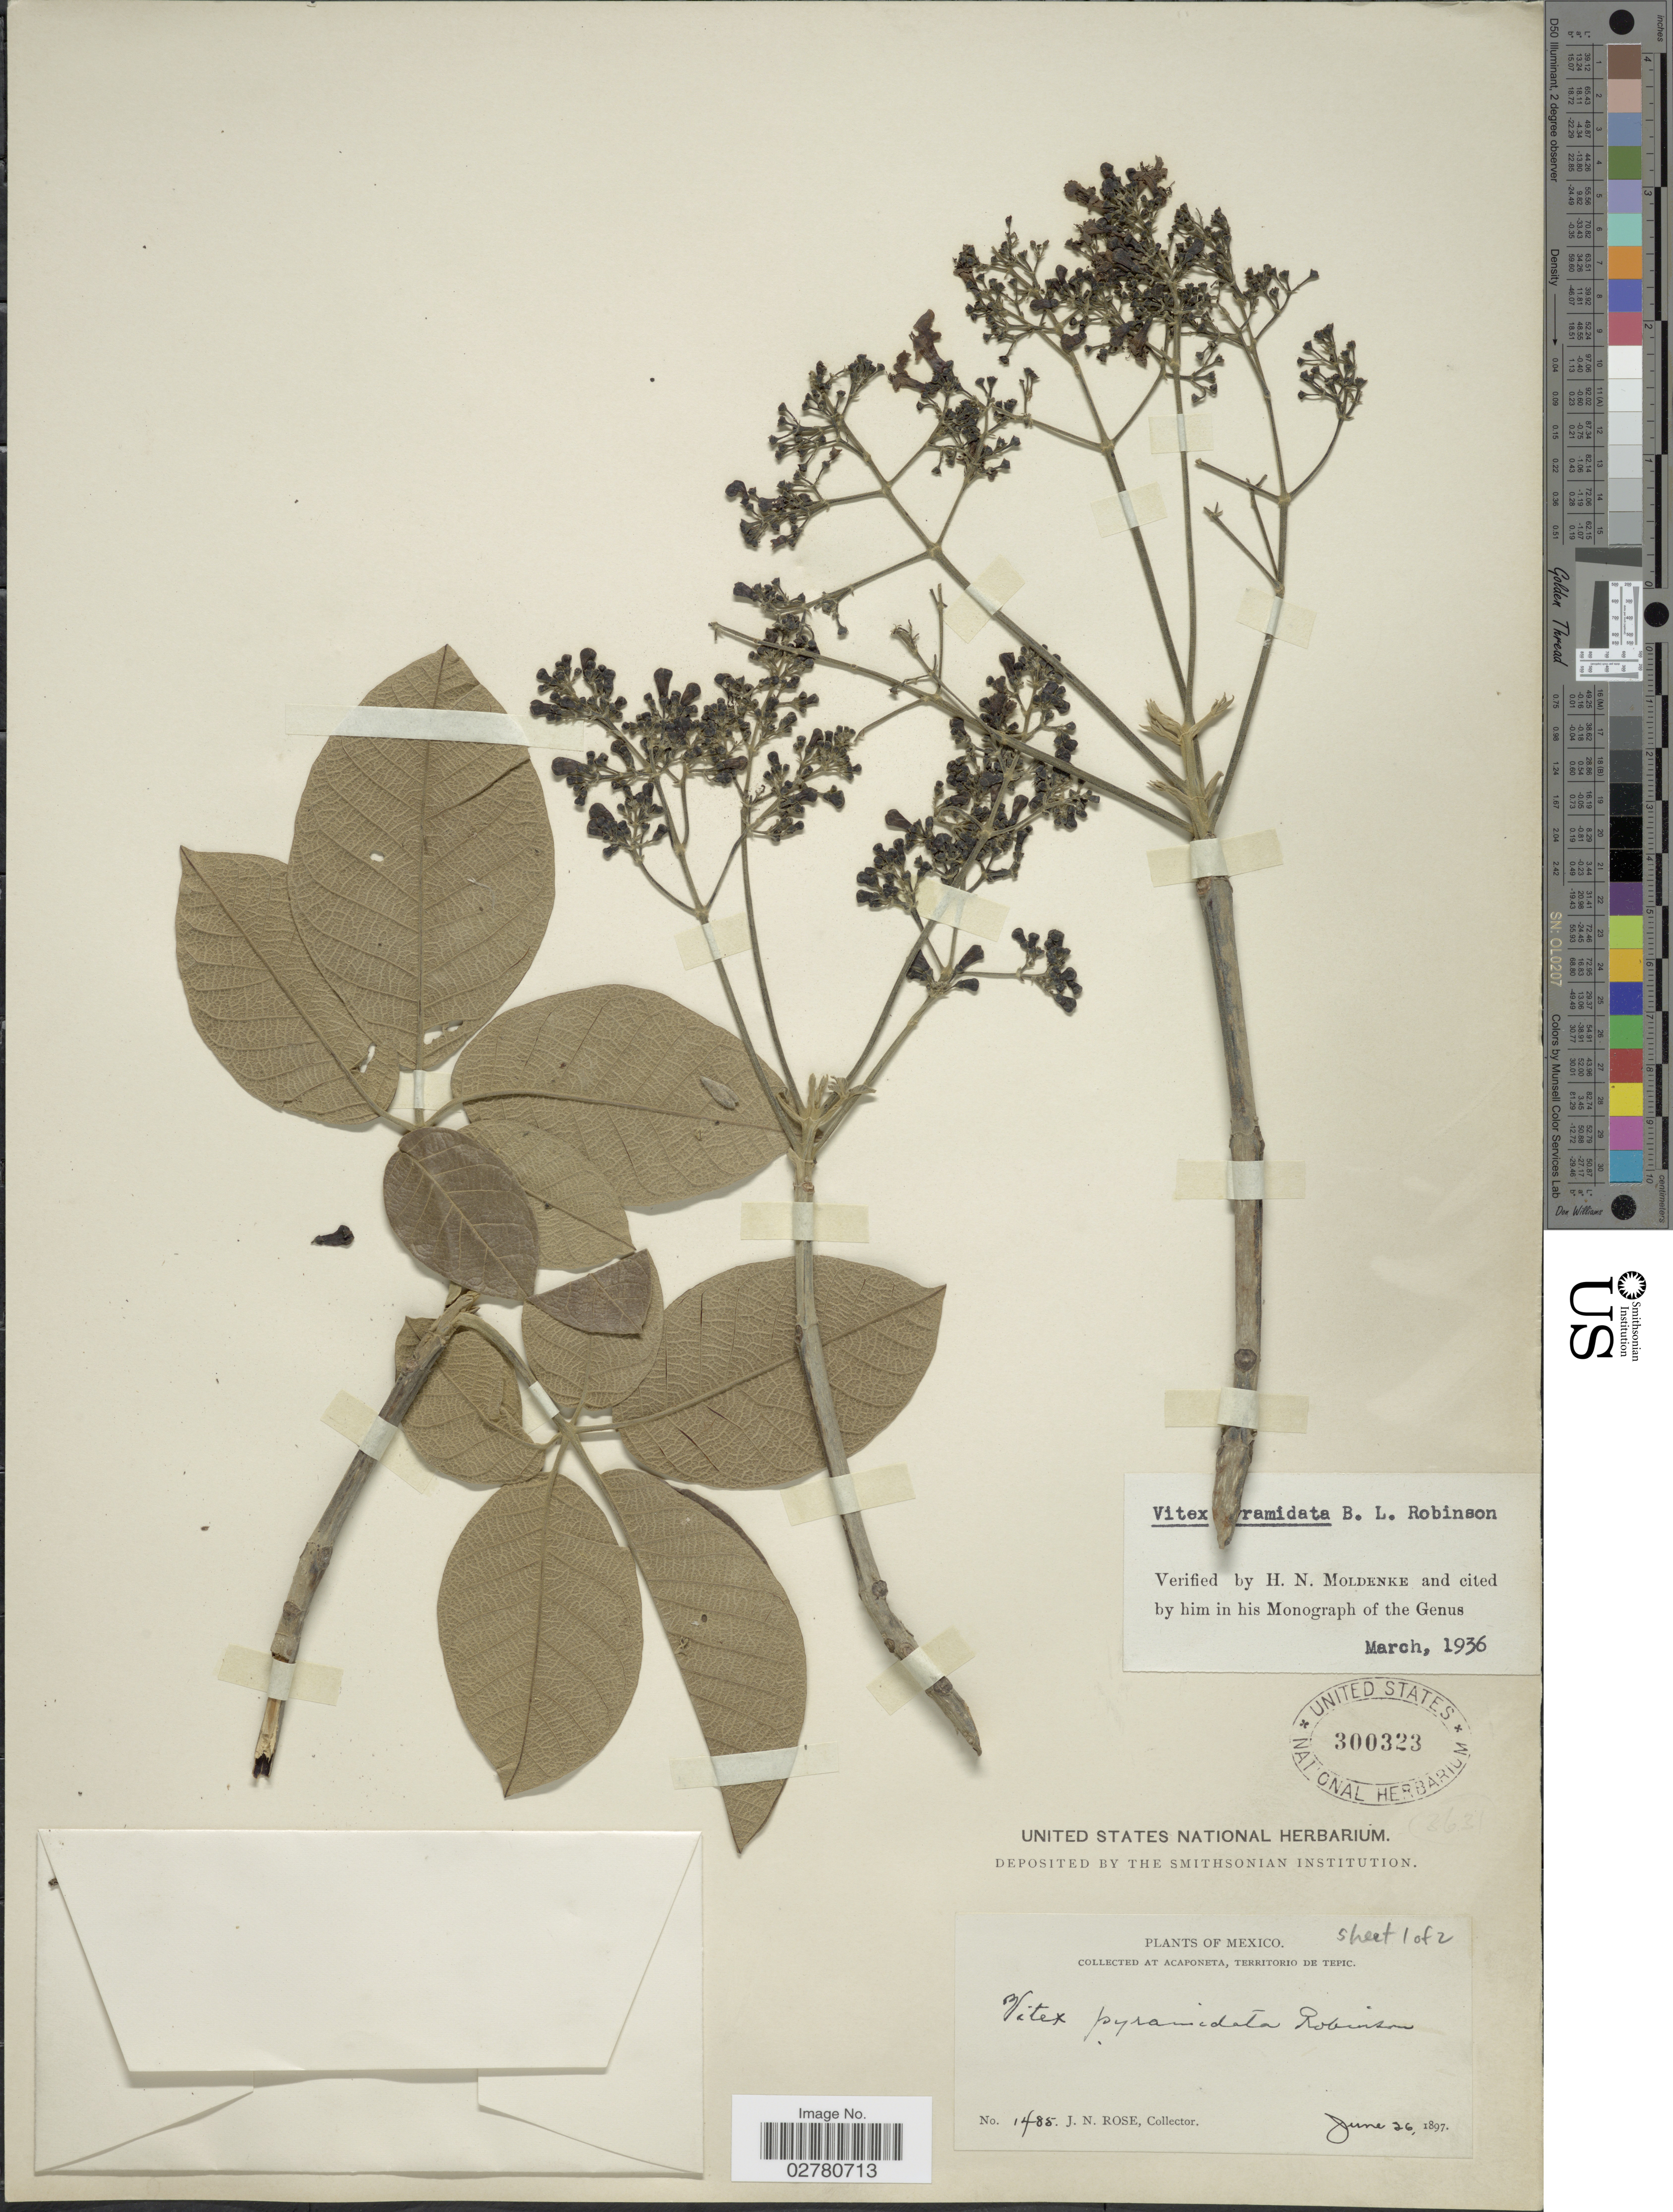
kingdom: Plantae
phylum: Tracheophyta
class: Magnoliopsida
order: Lamiales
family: Lamiaceae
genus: Vitex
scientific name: Vitex pyramidata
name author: B.L. Rob.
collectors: J. N. Rose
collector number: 1485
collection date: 1897-06-26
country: Mexico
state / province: Nayarit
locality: Acaponeta, Territorio de Tepic.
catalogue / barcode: US 300323